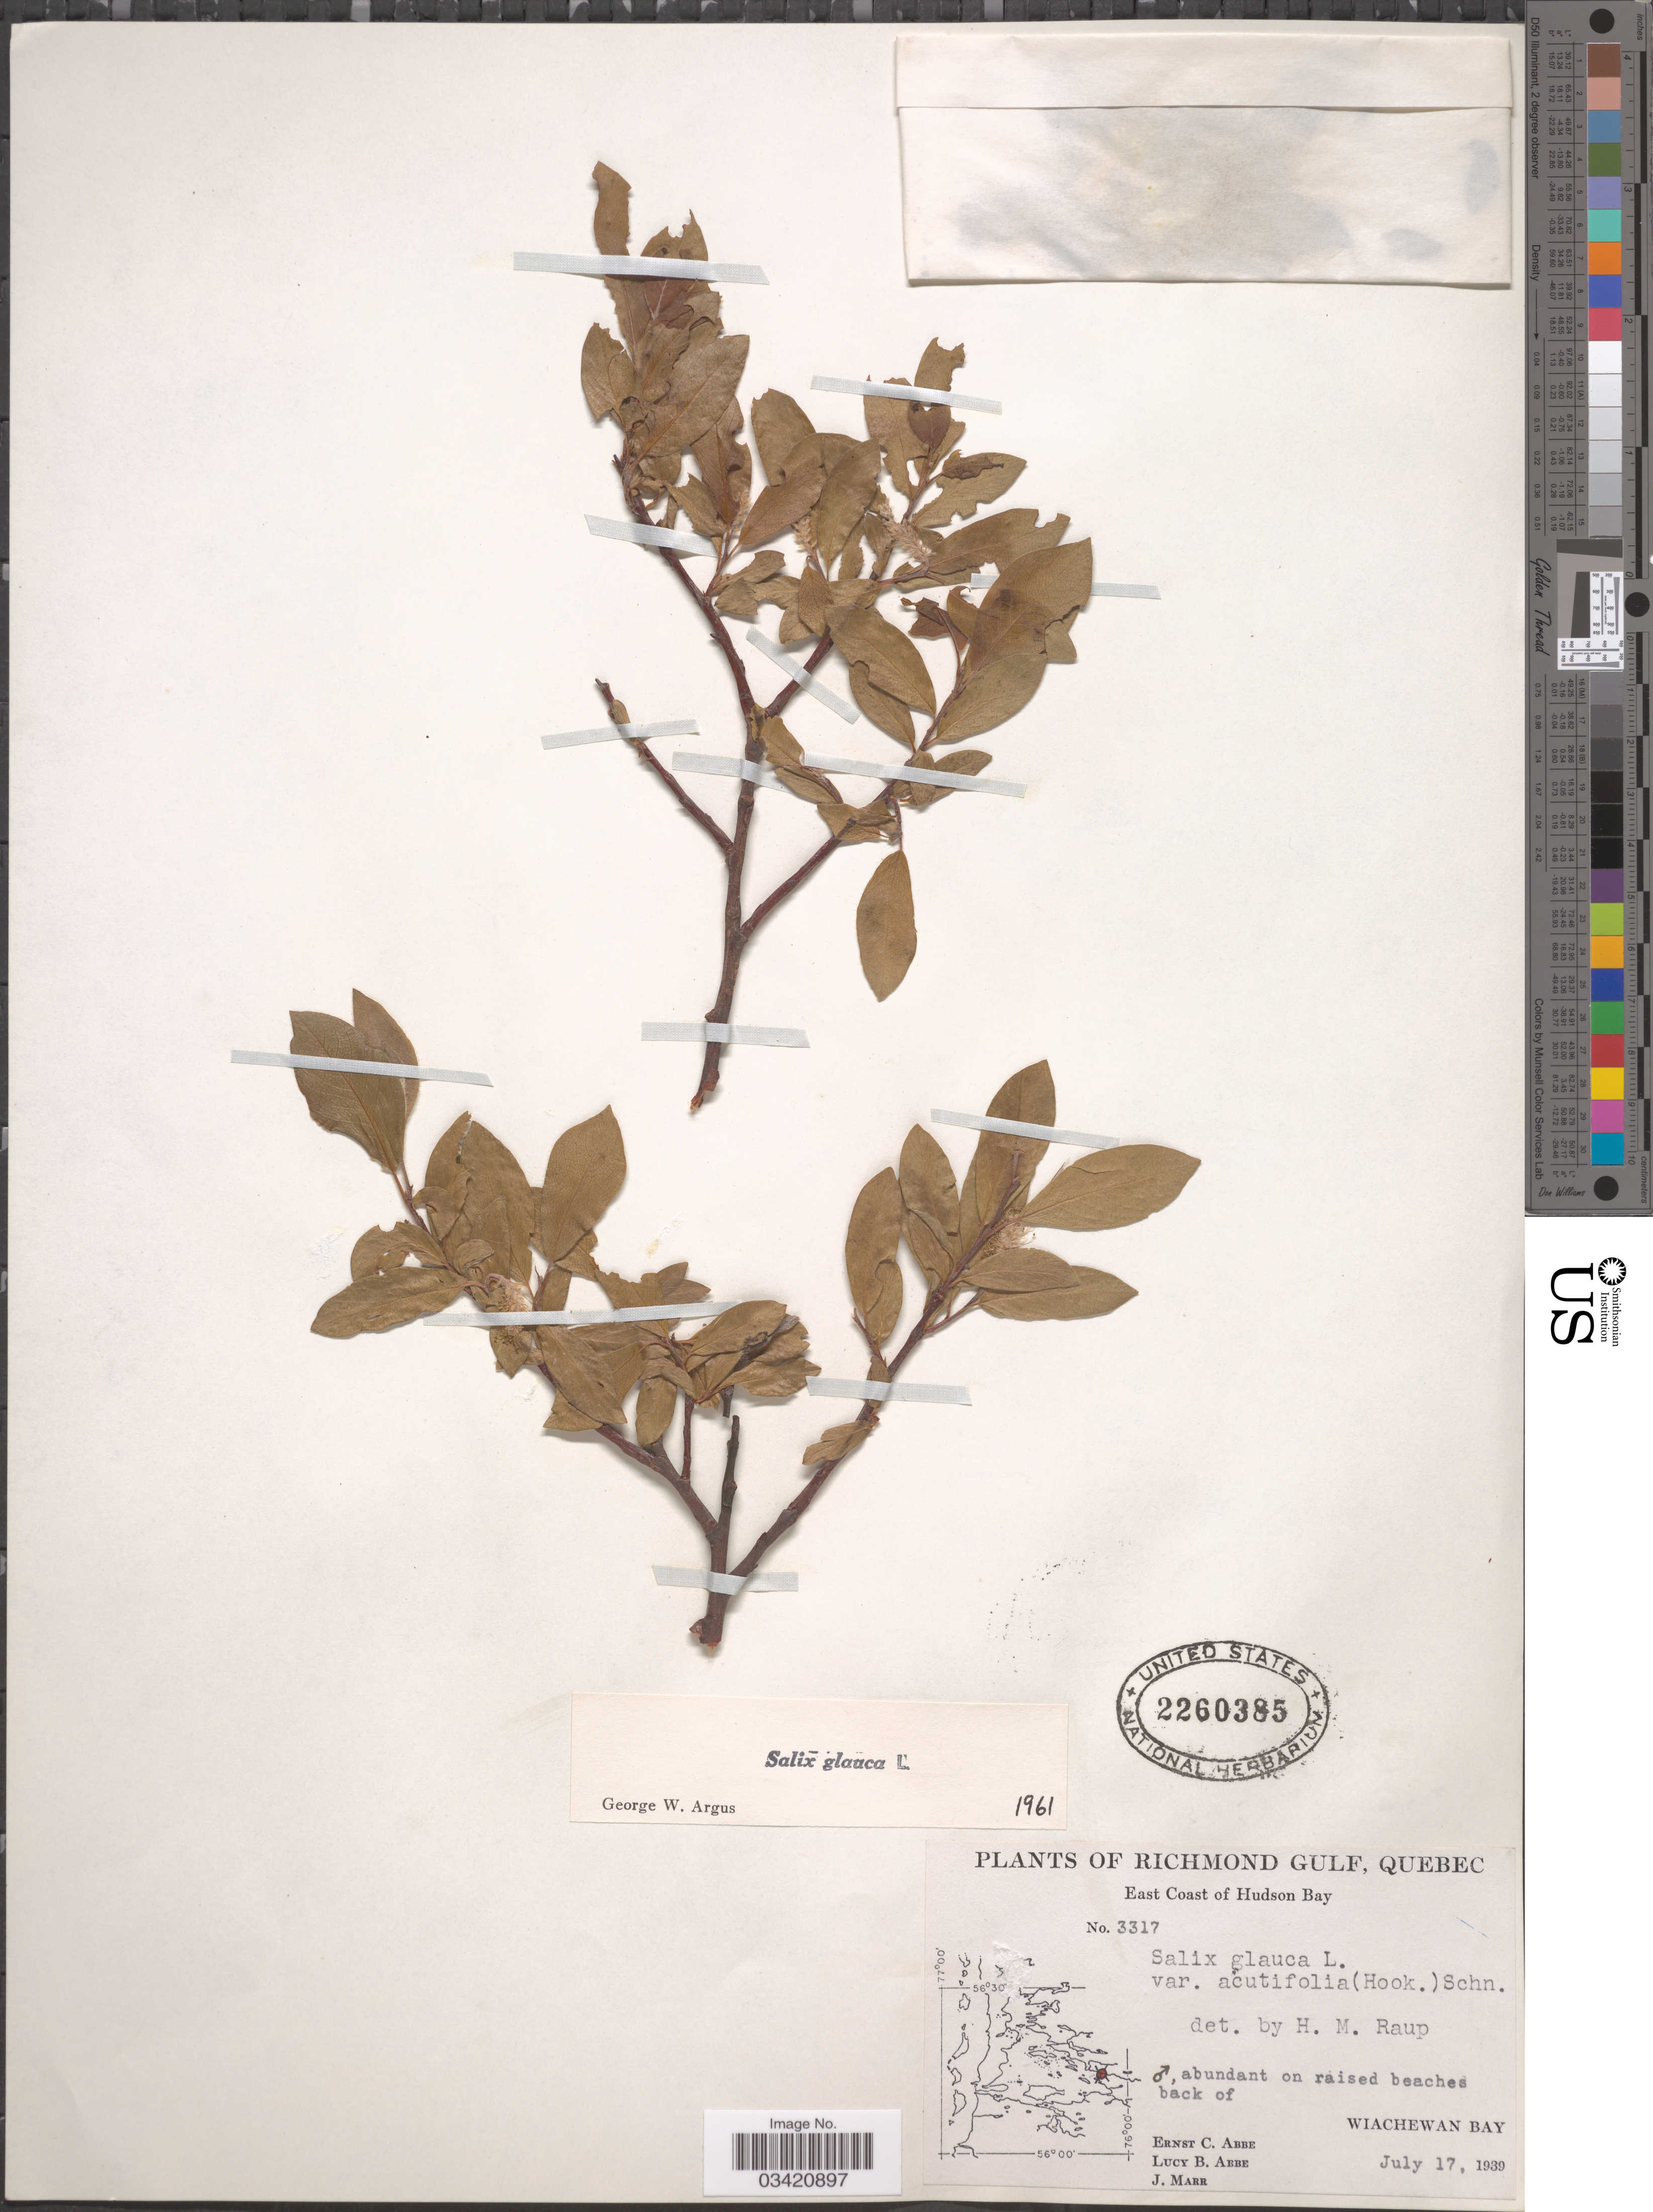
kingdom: Plantae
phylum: Tracheophyta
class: Magnoliopsida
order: Malpighiales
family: Salicaceae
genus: Salix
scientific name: Salix glauca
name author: L.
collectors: E. C. Abbe, L. B. Abbe & J. Marr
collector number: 3317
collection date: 1939-07-17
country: Canada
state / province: Quebec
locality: Richmond Gulf. East Coast of Hudson Bay. Back of Wiachewan Bay.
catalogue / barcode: US 2260385